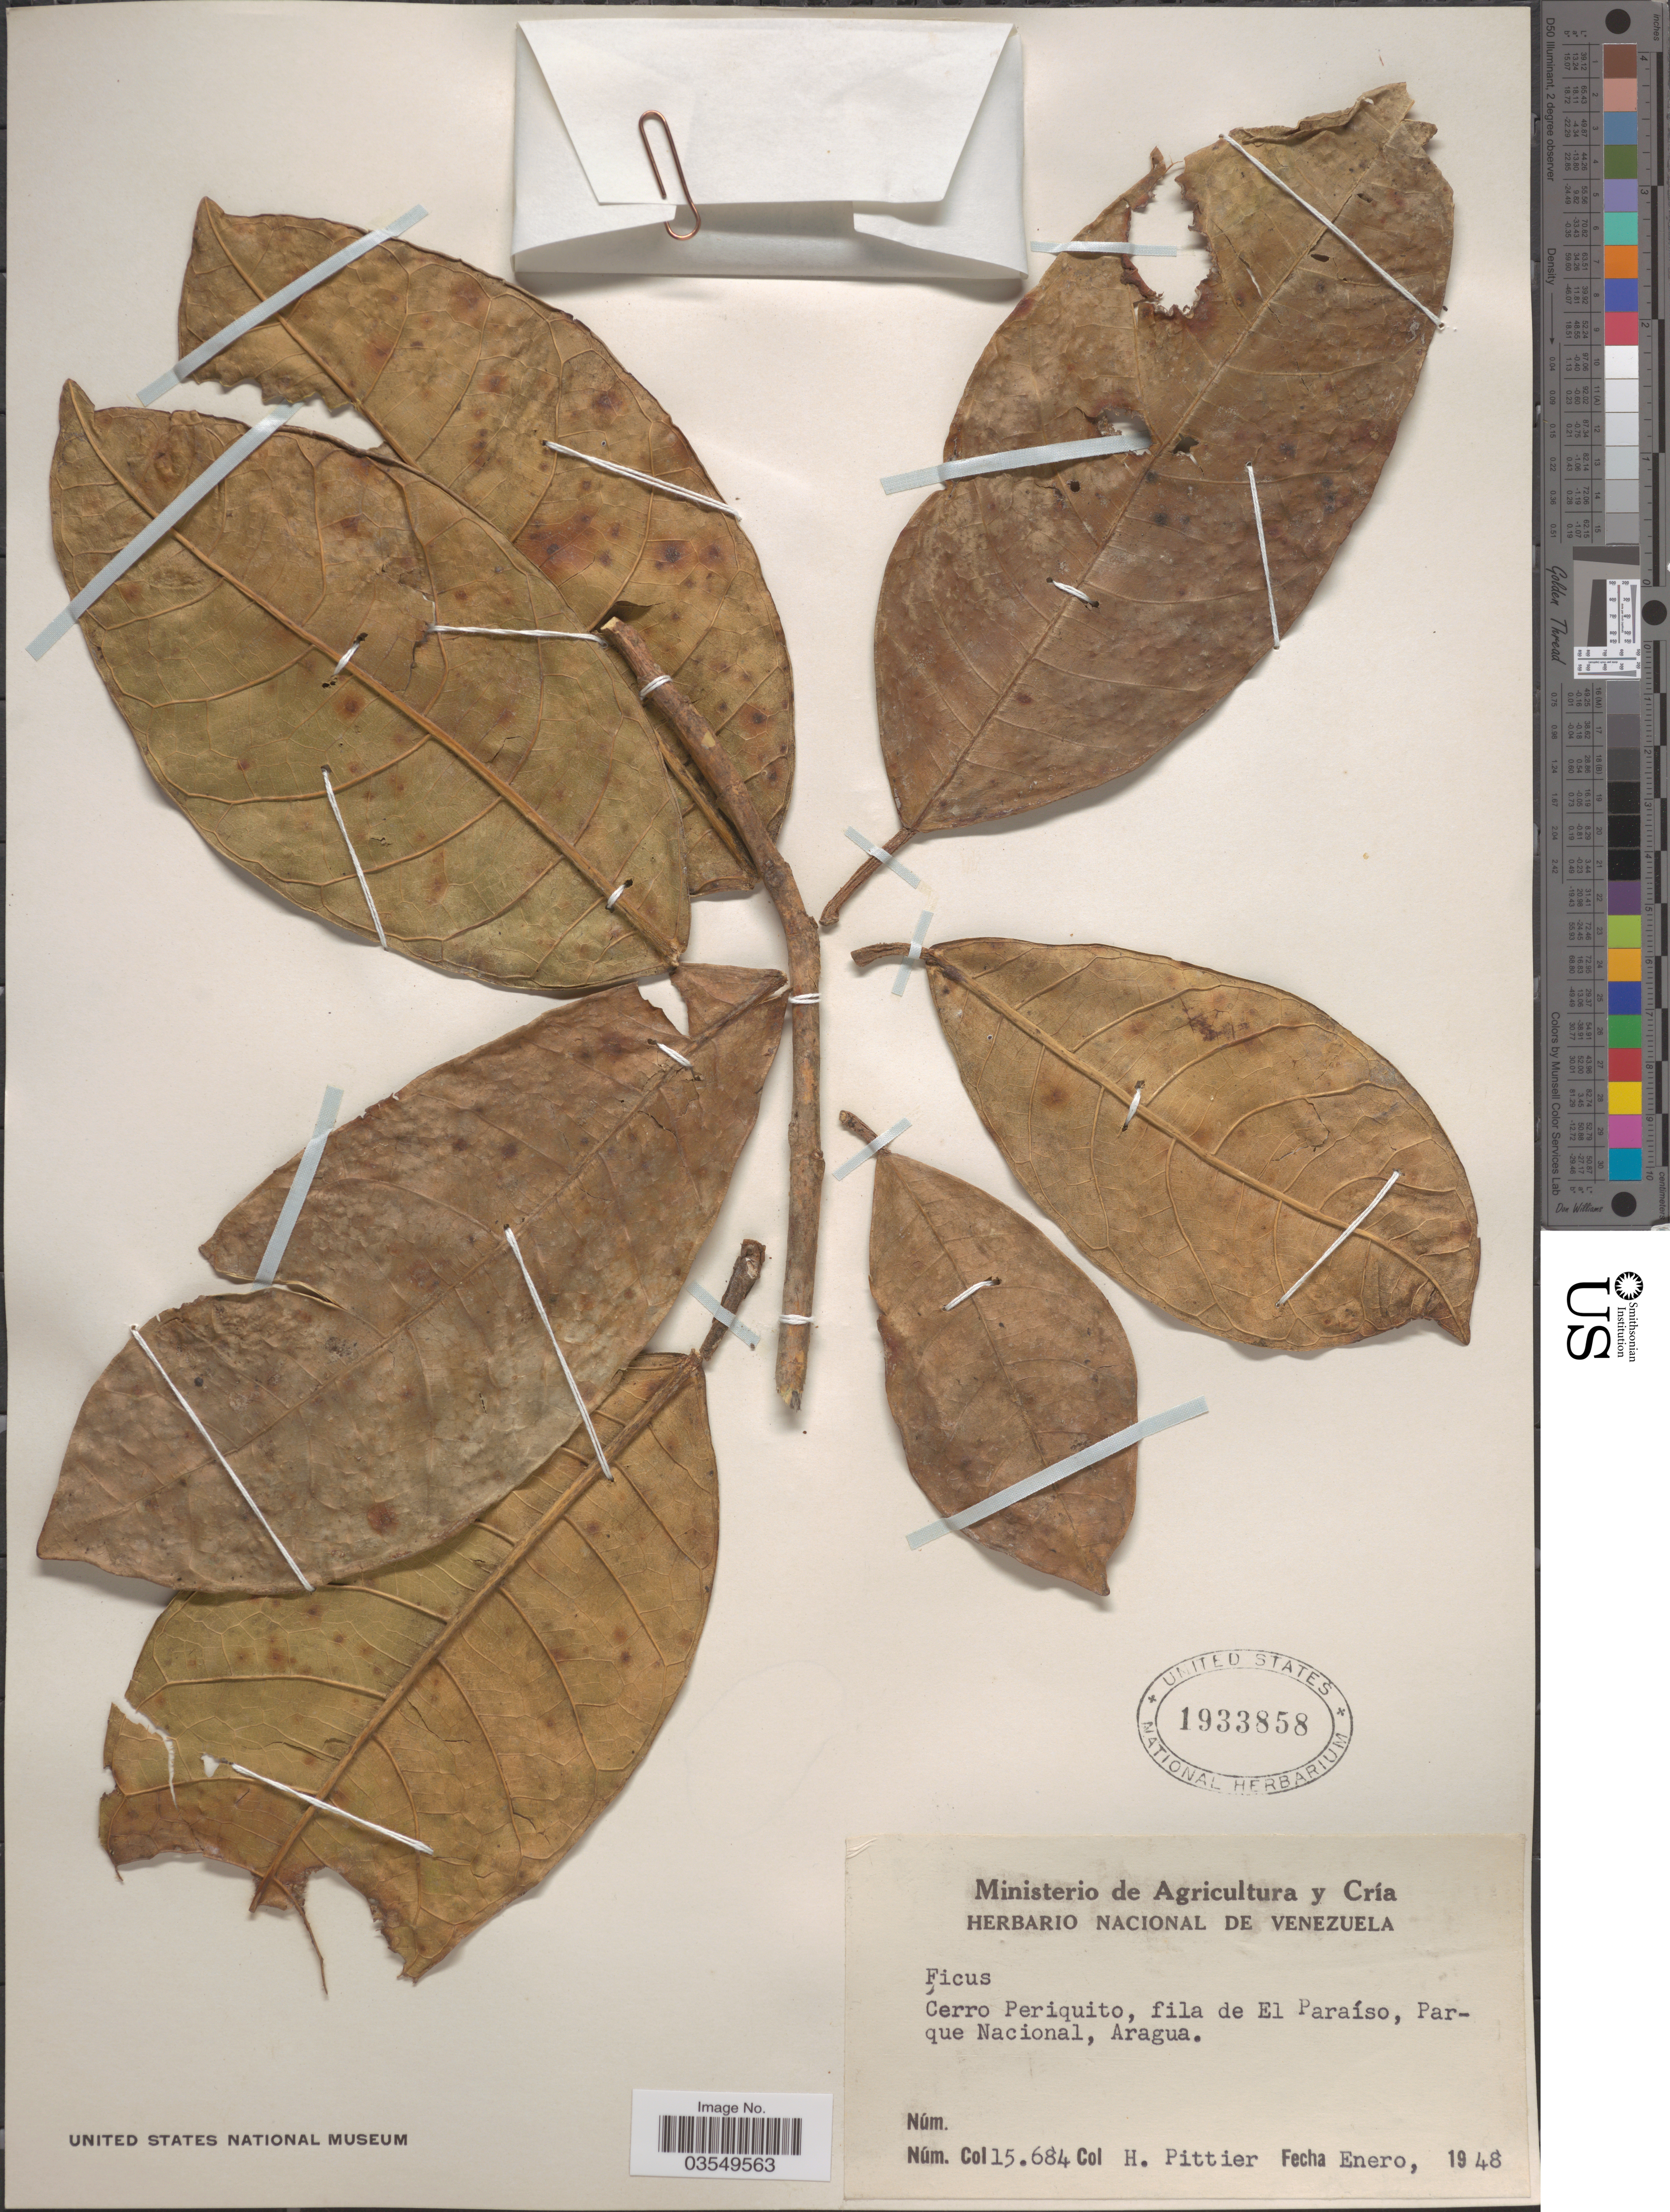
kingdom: Plantae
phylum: Tracheophyta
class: Magnoliopsida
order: Rosales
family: Moraceae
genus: Ficus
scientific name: Ficus maxima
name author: Mill.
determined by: Mitidieri, Nicole, (WIS), University of Wisconsin - Madison (UNITED STATES)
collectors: H. F. Pittier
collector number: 15684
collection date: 1948-01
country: Venezuela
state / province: Aragua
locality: Cerro Periquito, fila de El Paraíso, Parque Nacional.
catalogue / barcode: US 1933858